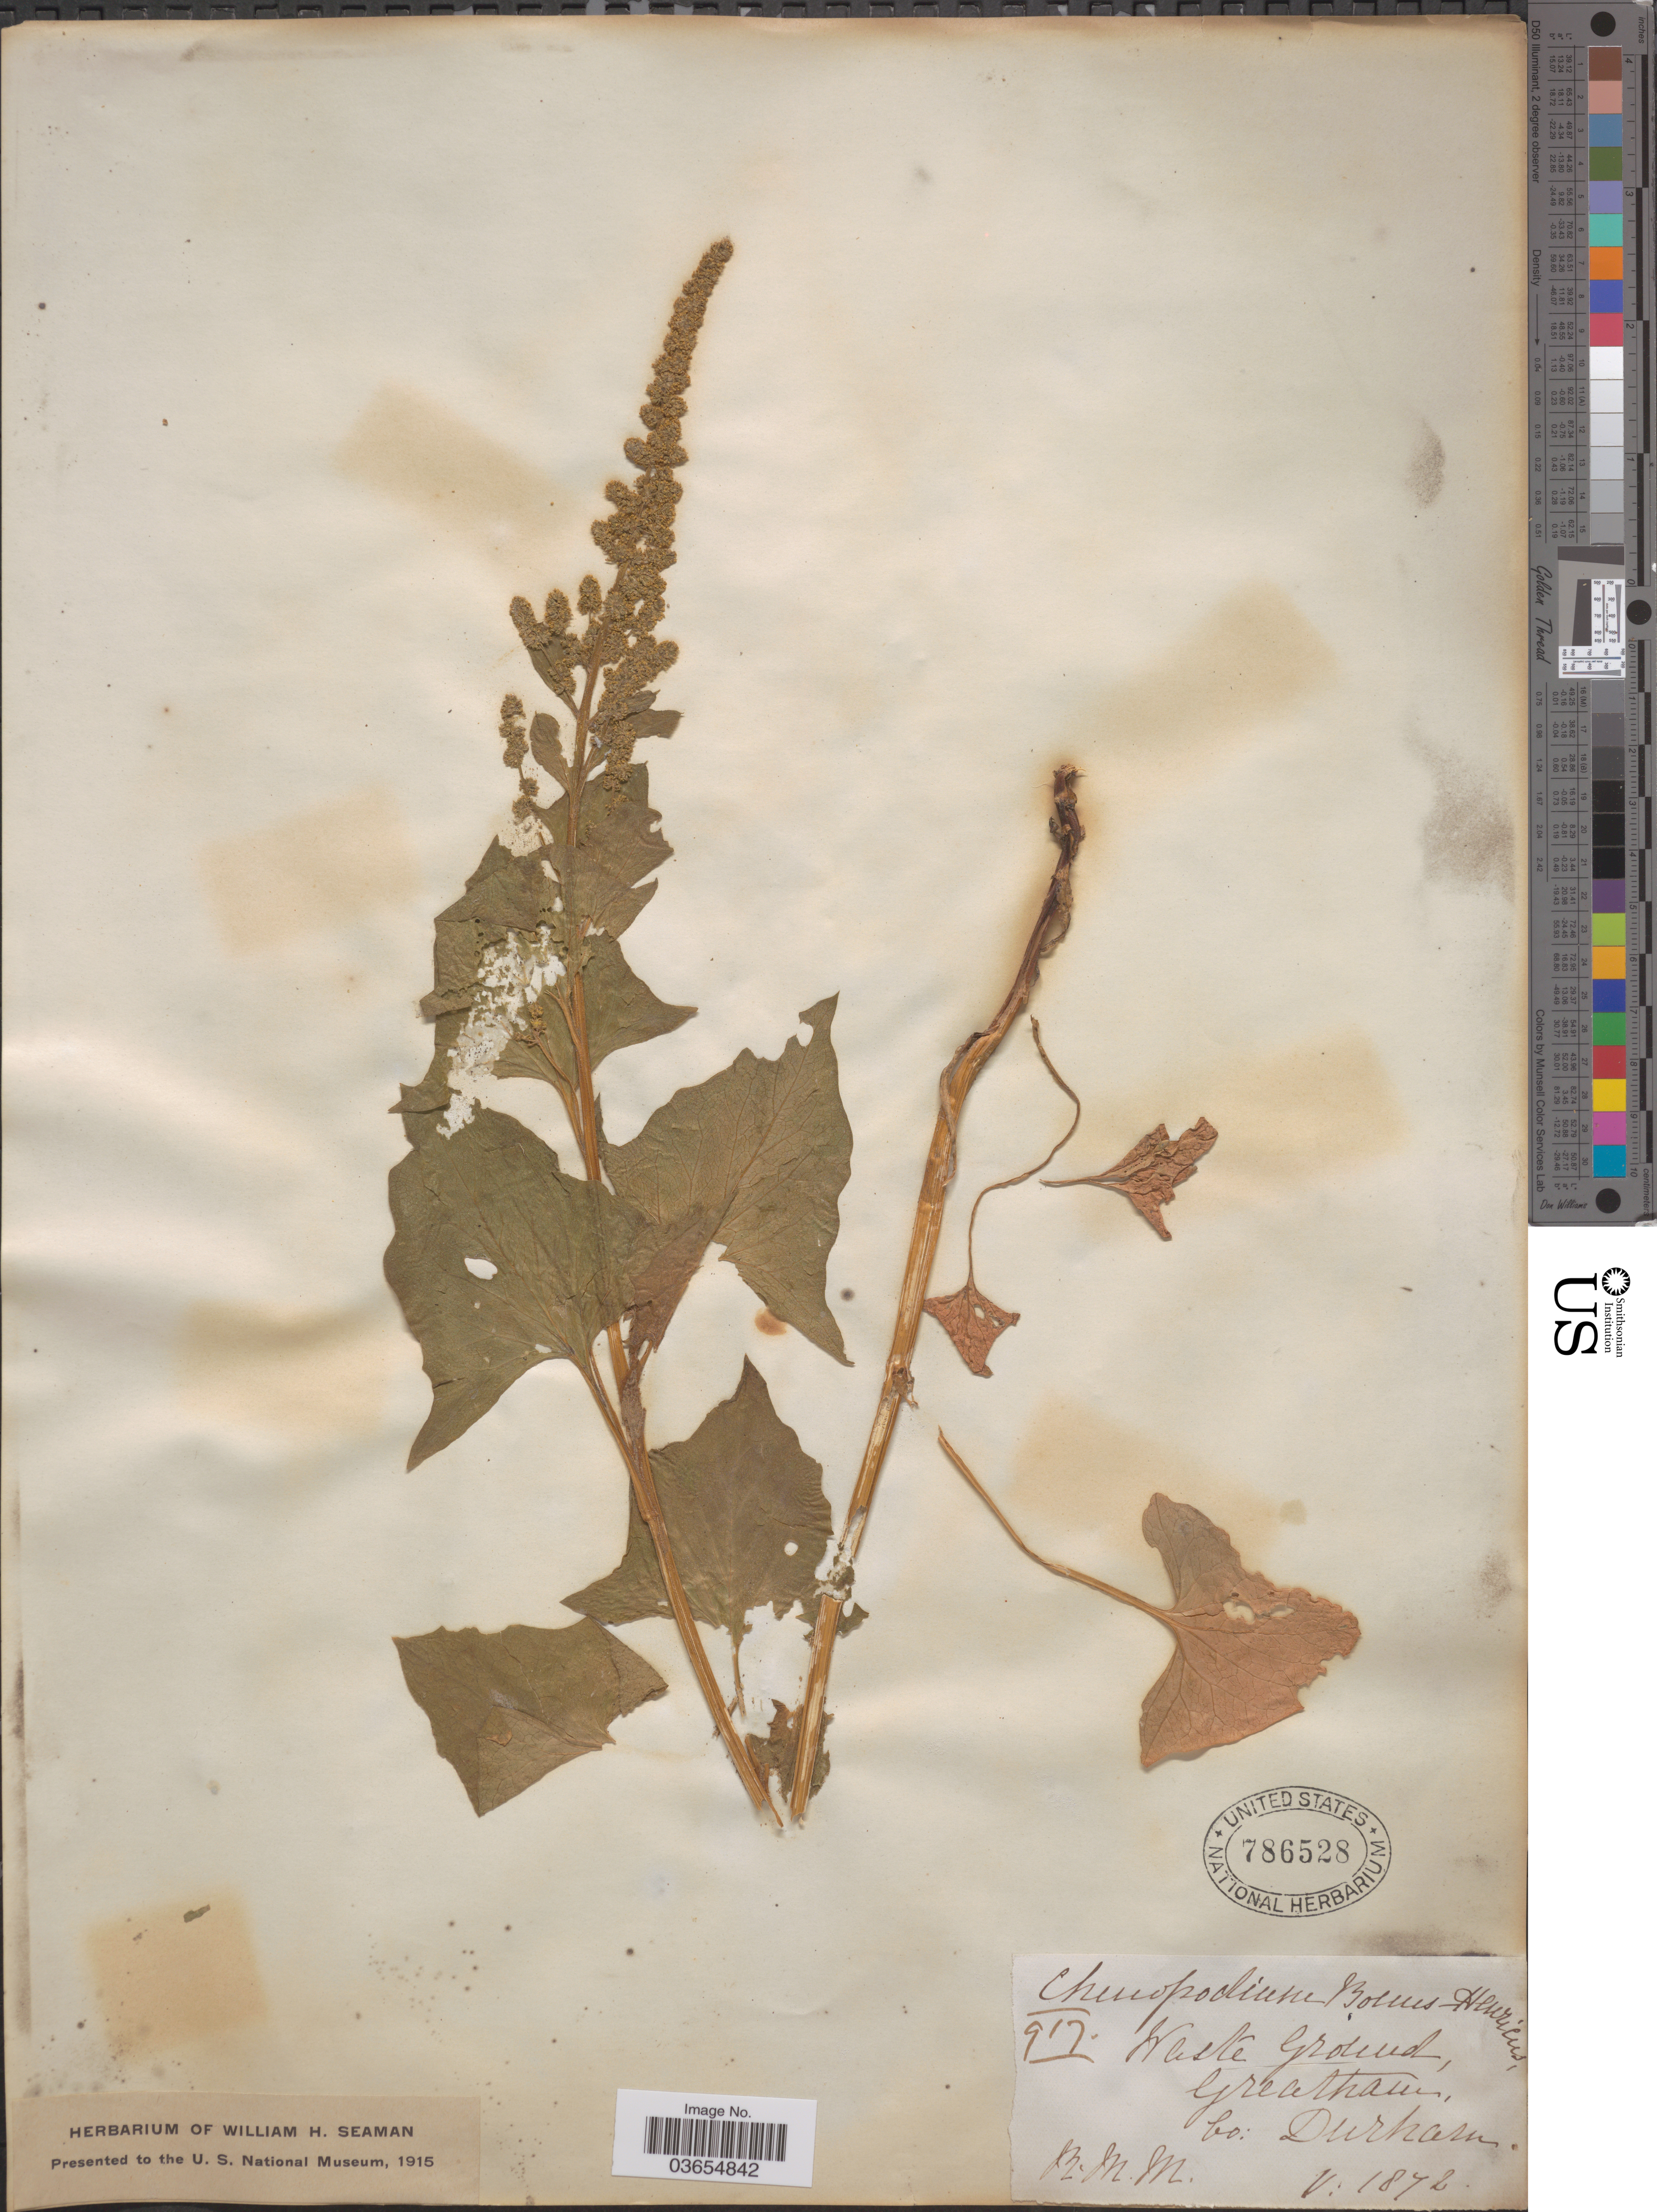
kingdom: Plantae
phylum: Tracheophyta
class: Magnoliopsida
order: Caryophyllales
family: Amaranthaceae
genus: Chenopodium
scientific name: Chenopodium bonus-henricus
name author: L.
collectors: M. M. M.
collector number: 917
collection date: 1878-05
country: United Kingdom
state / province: England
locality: Waste Ground, Greatham, Co: Durham.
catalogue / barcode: US 786528